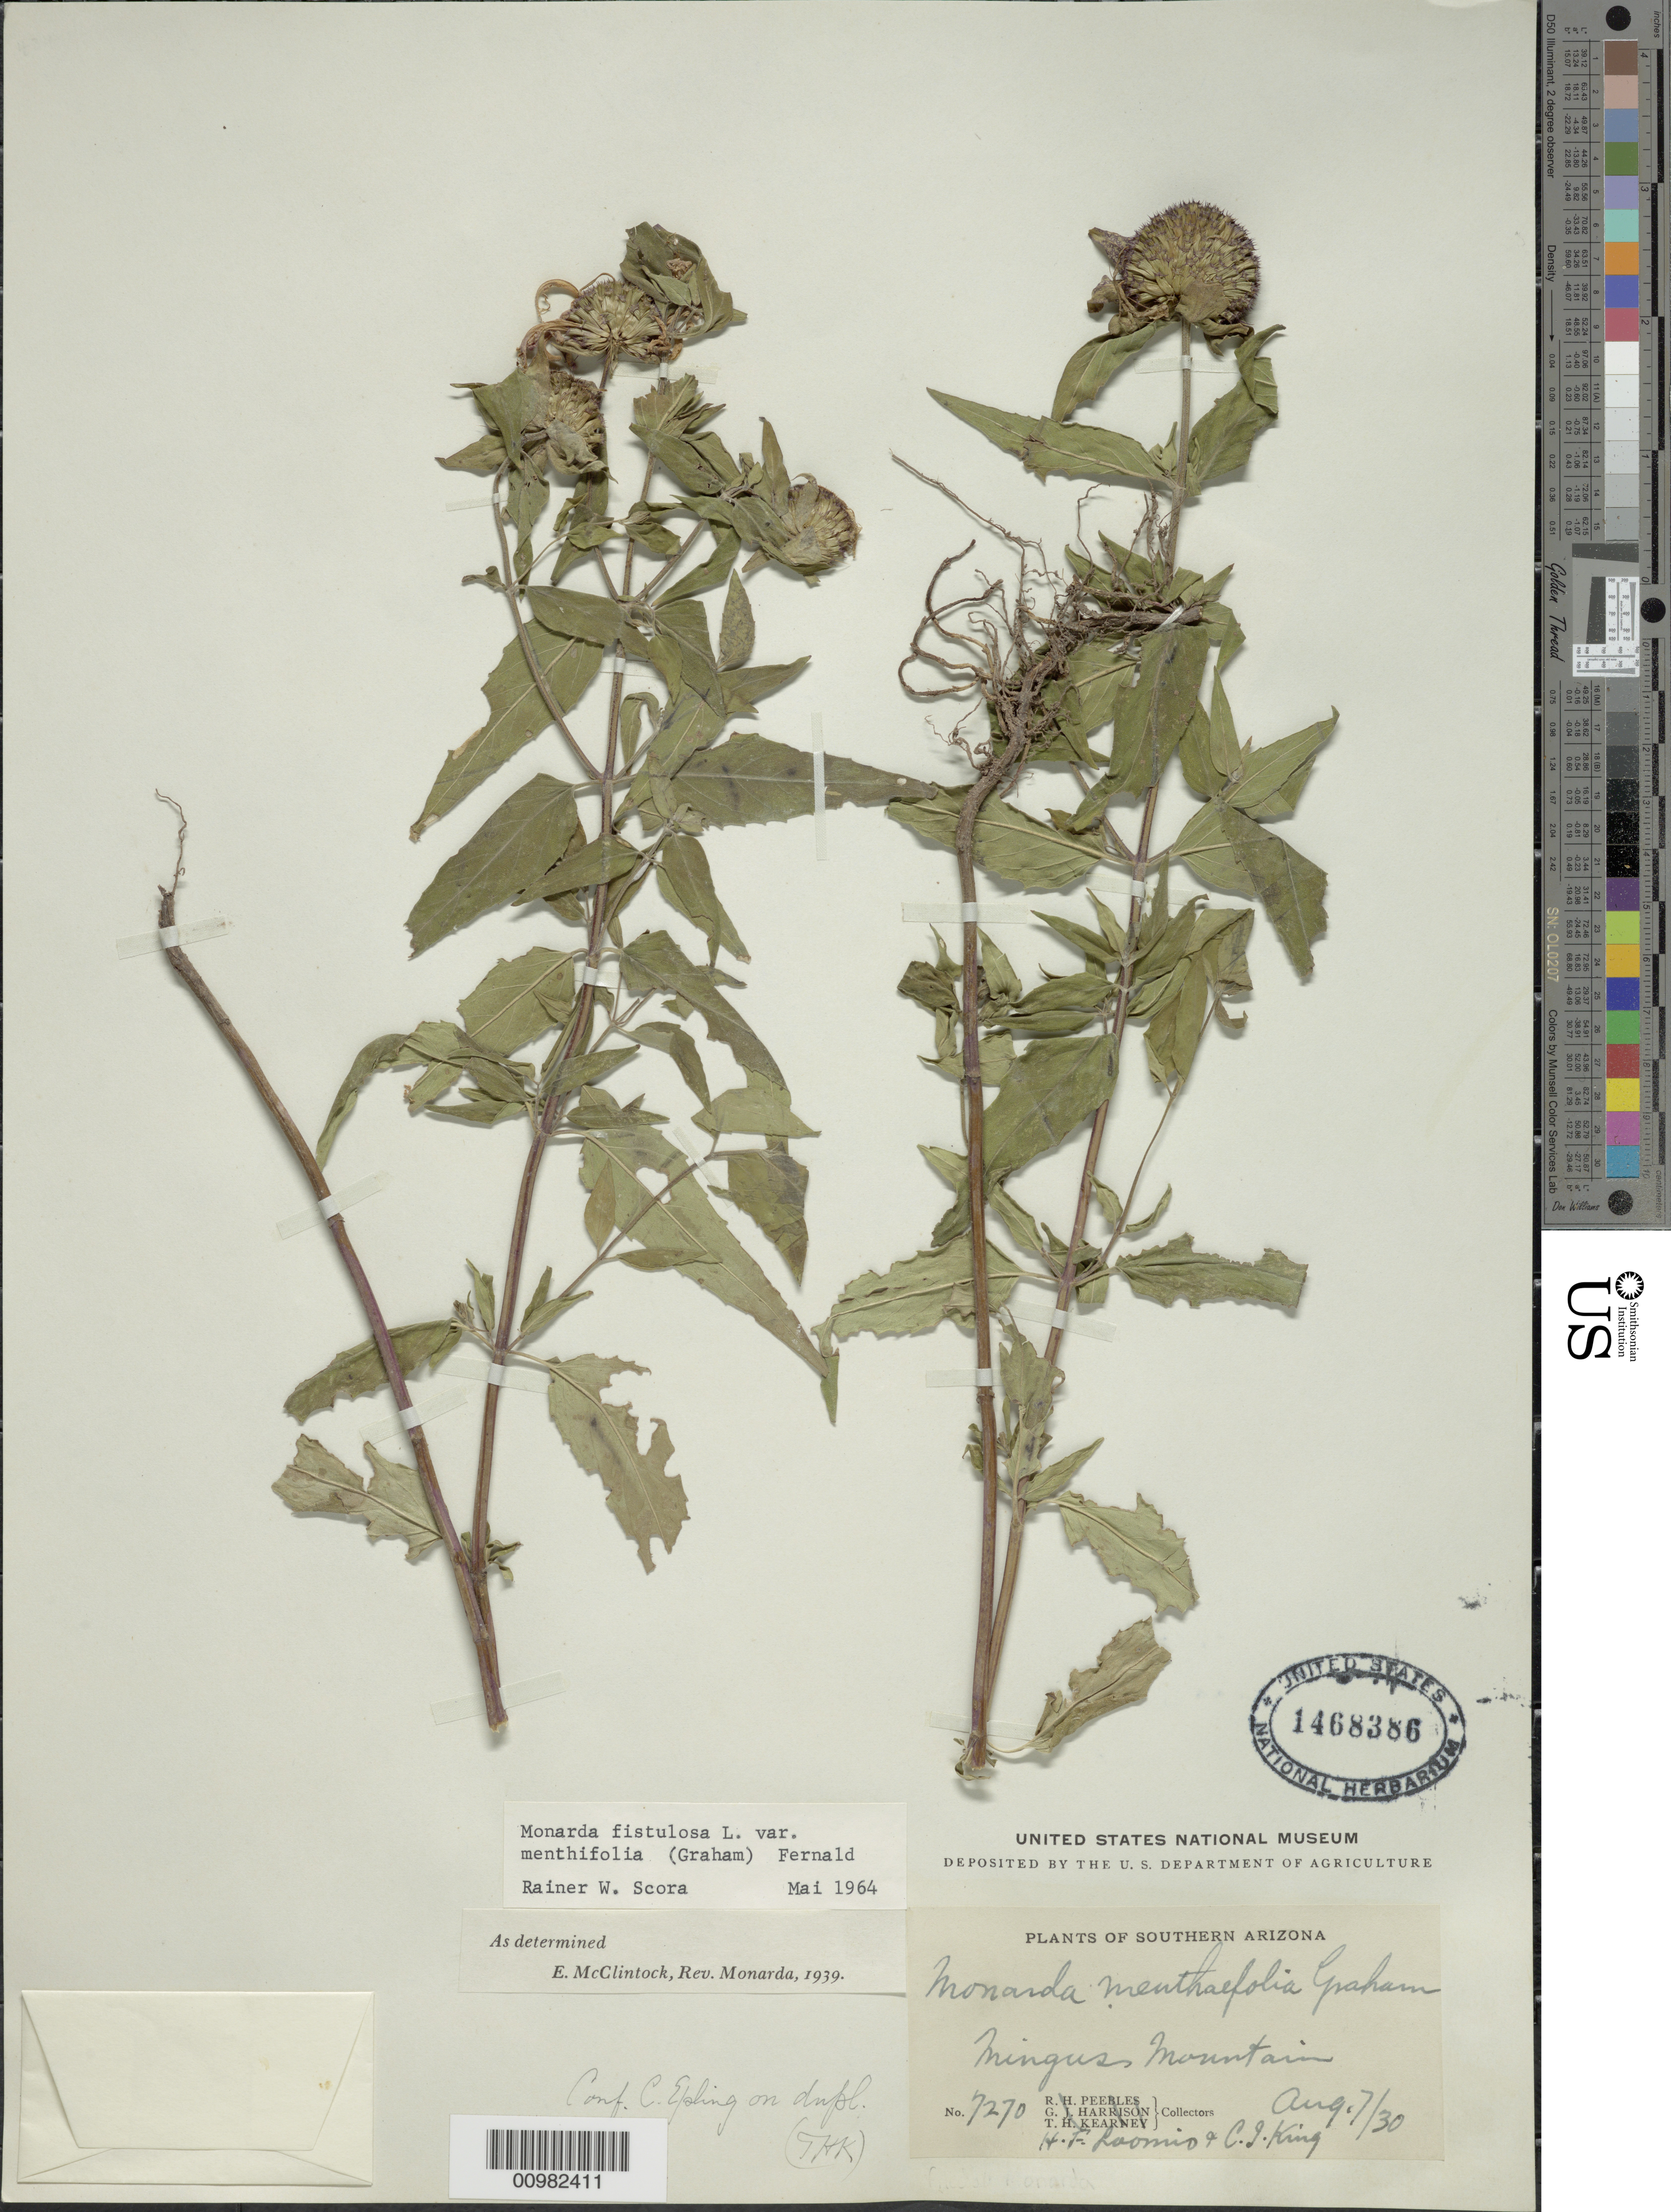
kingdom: Plantae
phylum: Tracheophyta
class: Magnoliopsida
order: Lamiales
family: Lamiaceae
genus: Monarda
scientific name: Monarda fistulosa var. menthifolia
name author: (Graham) Fernald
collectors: H. F. Loomis & C. J. King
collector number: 7270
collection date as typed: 07 Aug 1930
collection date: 1930-08-07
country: United States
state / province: Arizona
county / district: Yavapai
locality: Mingus Mts.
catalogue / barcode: US 1468386